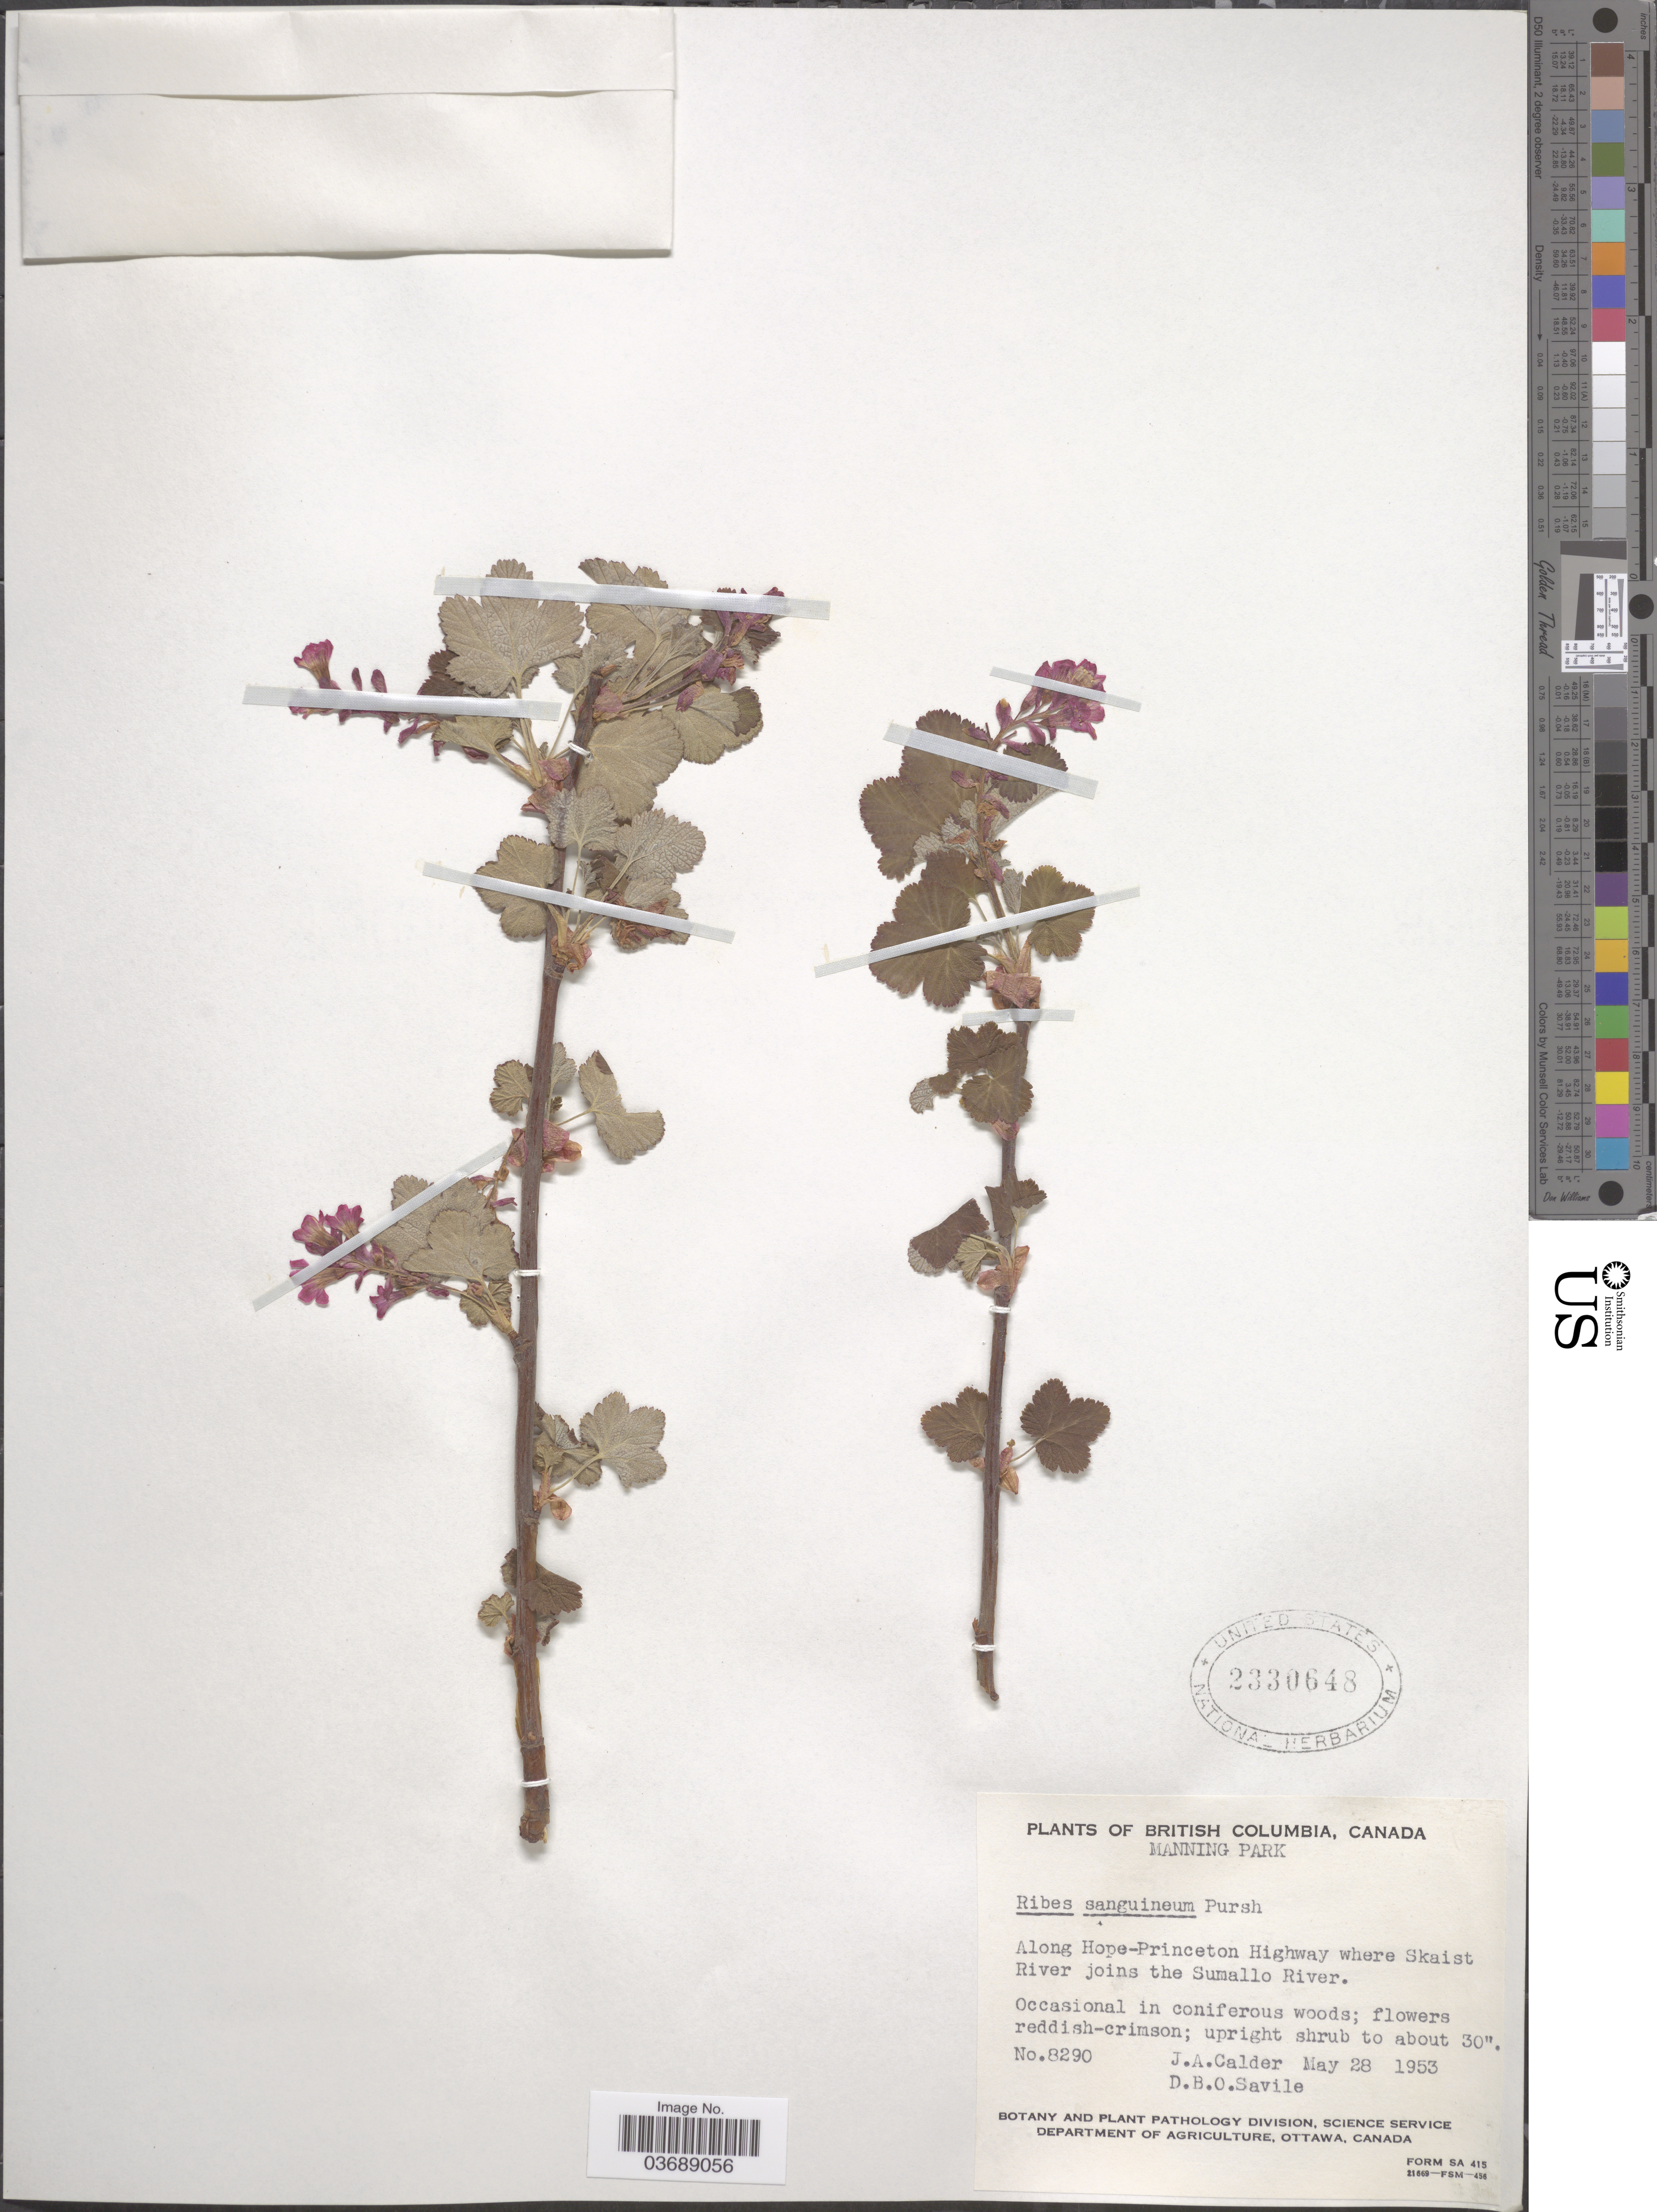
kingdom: Plantae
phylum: Tracheophyta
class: Magnoliopsida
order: Saxifragales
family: Grossulariaceae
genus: Ribes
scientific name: Ribes sanguineum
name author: Pursh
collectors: J. A. Calder & D. Savile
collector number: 8290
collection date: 1953-05-28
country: Canada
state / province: British Columbia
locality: Manning Park. Along Hope-Princeton Highway where Skaist River joins the Sumallo River.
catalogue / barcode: US 2330648